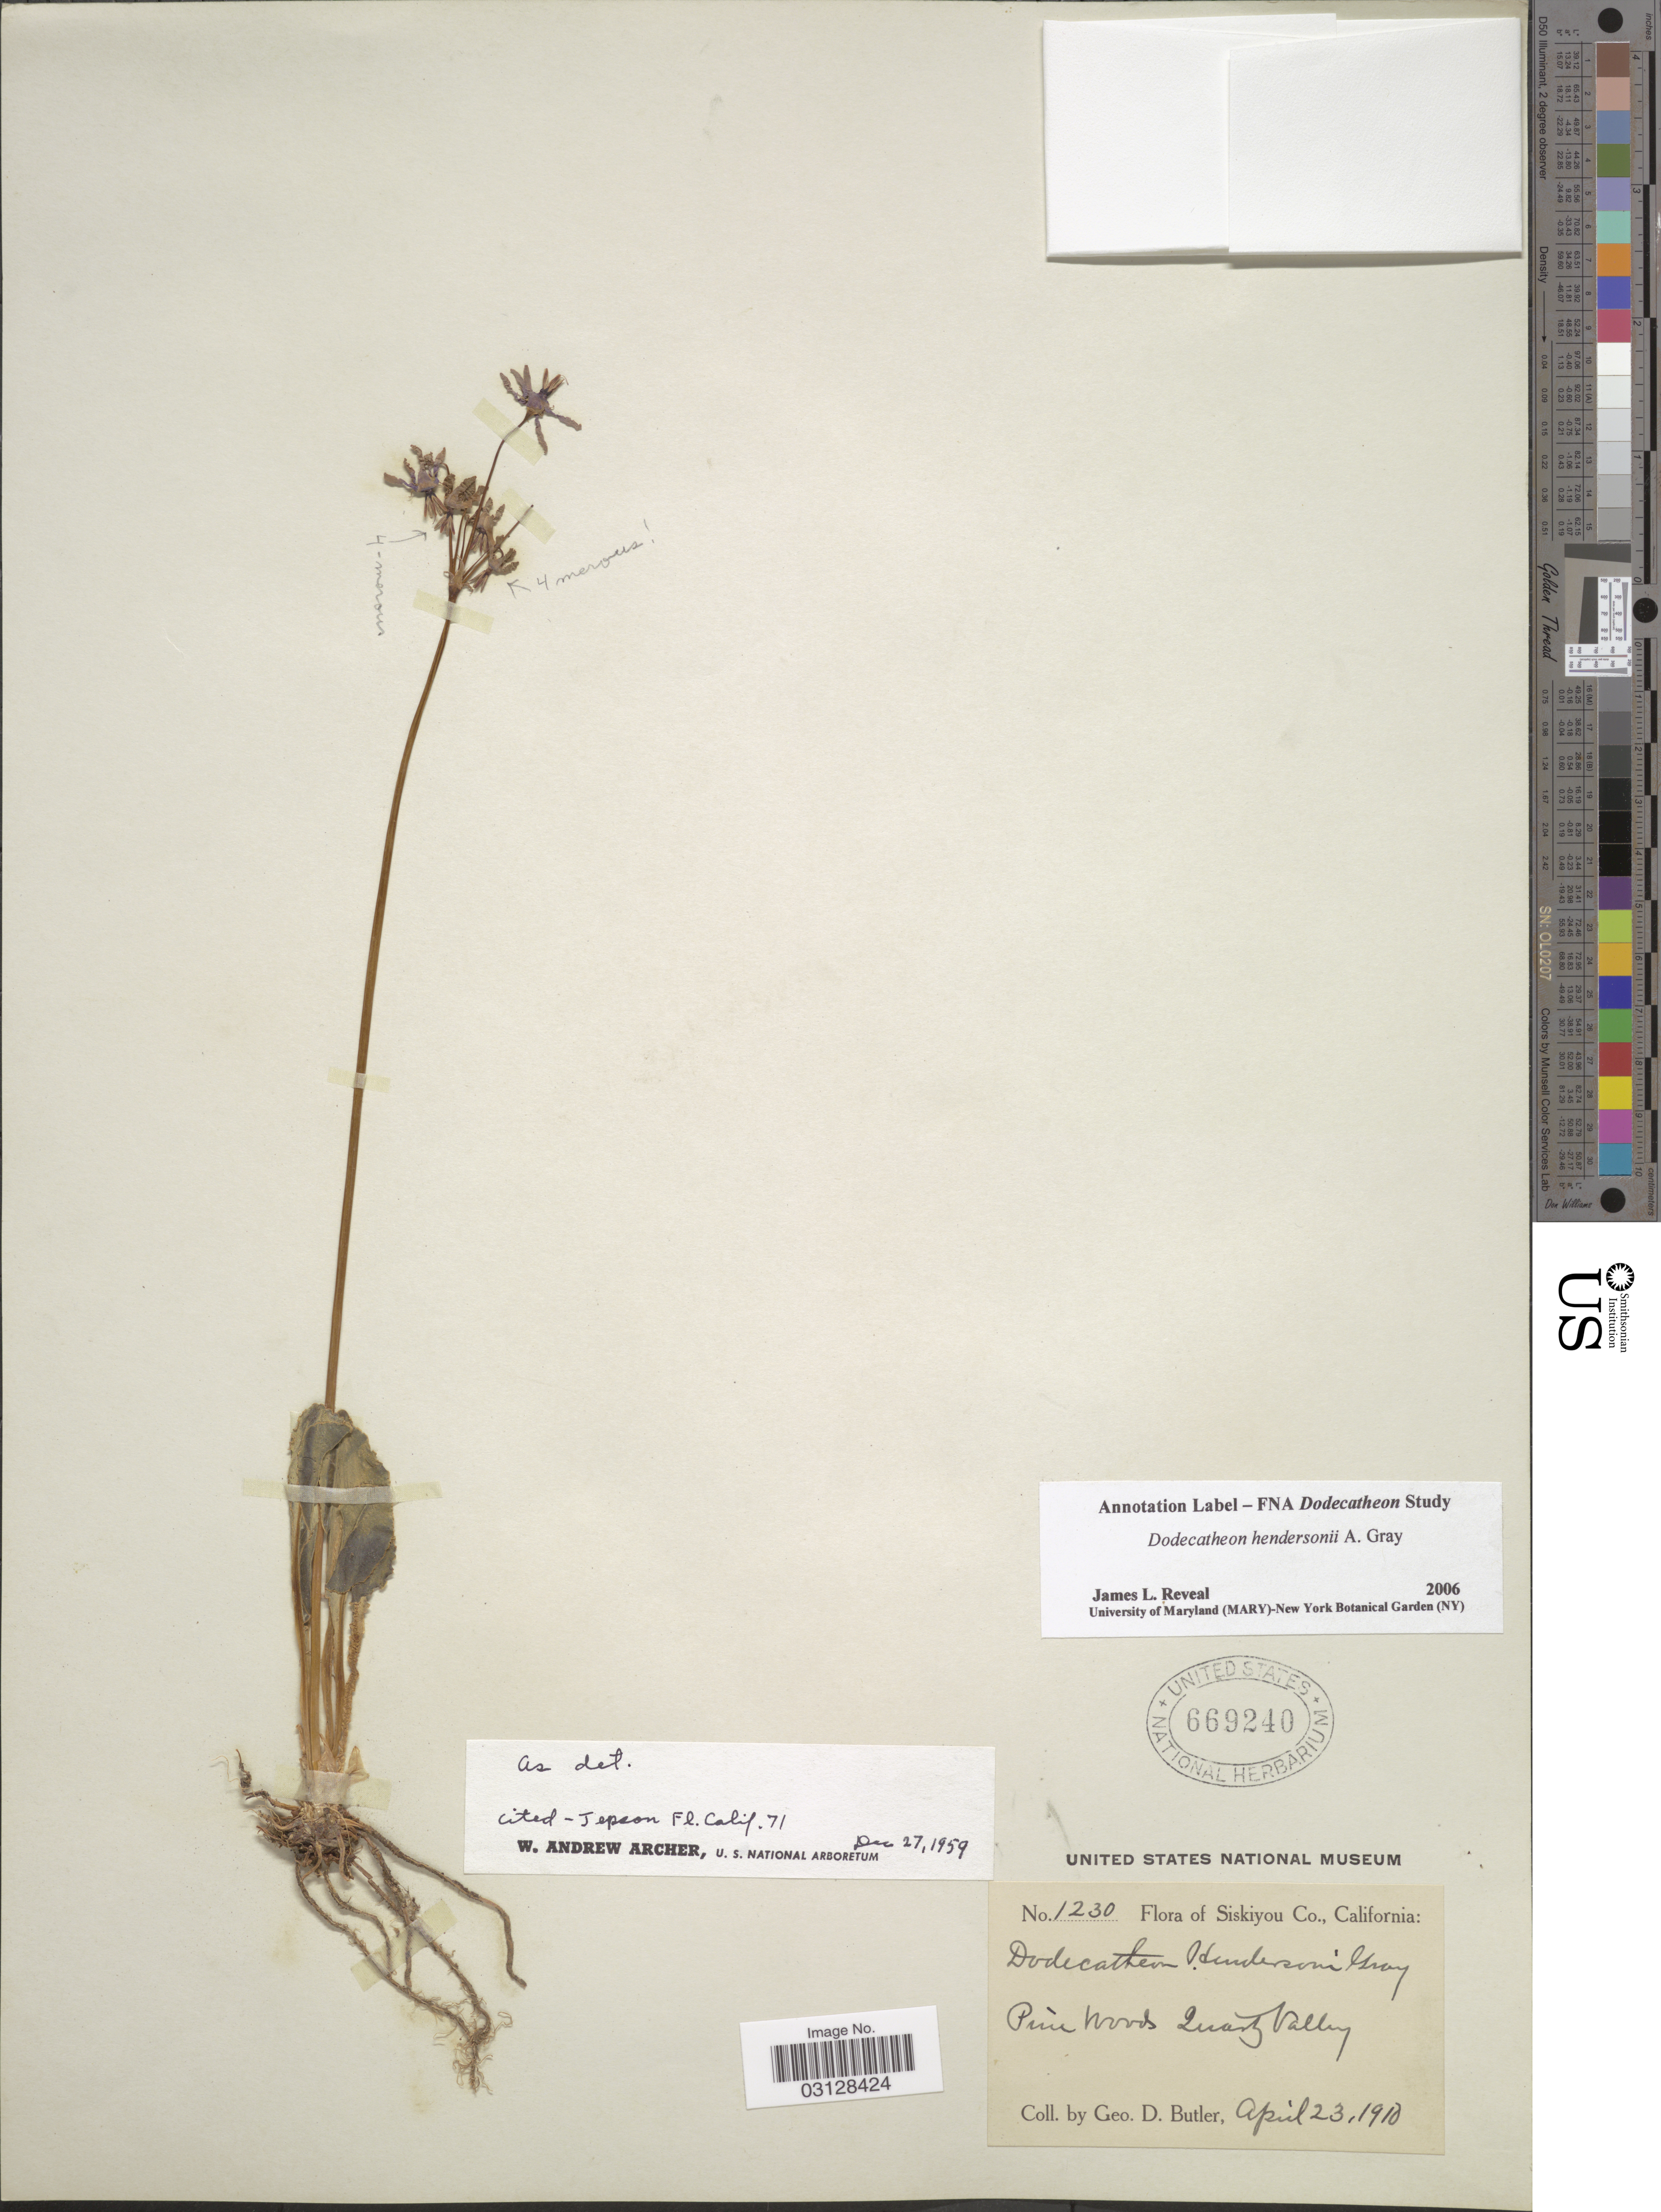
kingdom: Plantae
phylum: Tracheophyta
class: Magnoliopsida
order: Ericales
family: Primulaceae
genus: Dodecatheon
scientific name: Dodecatheon hendersonii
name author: A. Gray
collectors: G. D. Butler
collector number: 1230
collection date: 1910-04-23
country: United States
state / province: California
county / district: Siskiyou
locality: Siskiyou Co. Quartz Valley.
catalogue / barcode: US 669240